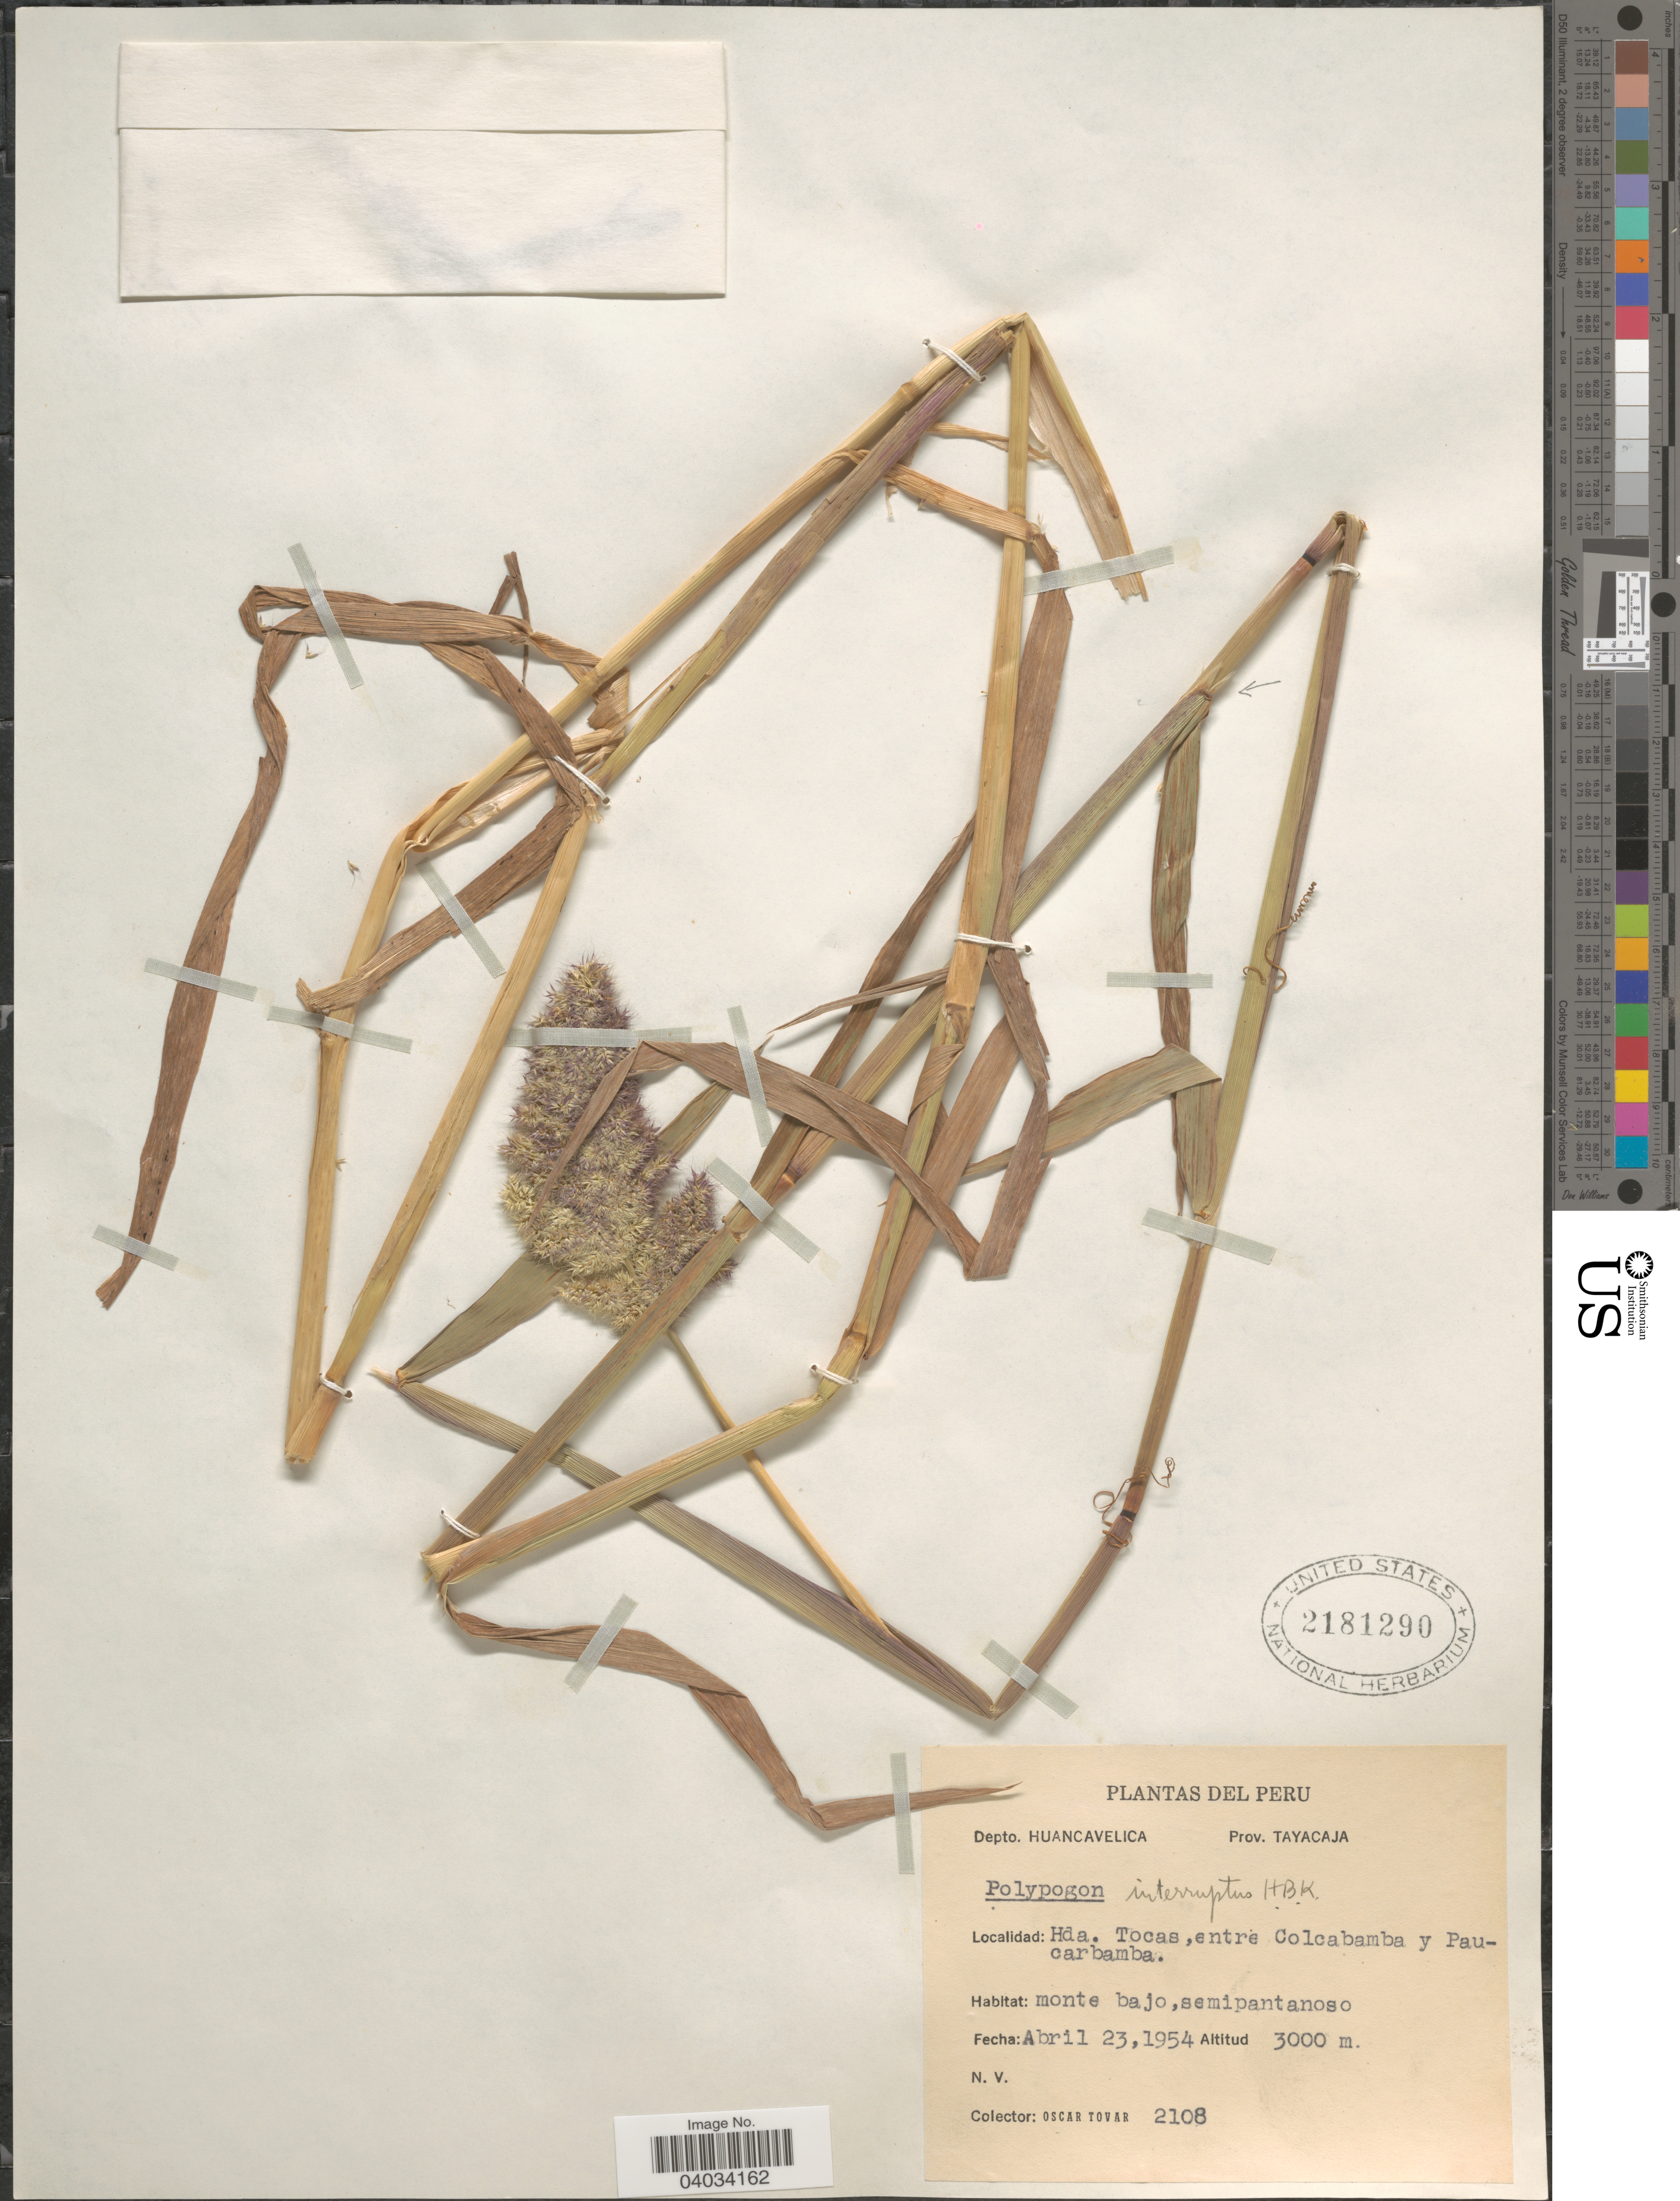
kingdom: Plantae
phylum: Tracheophyta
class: Liliopsida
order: Poales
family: Poaceae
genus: Polypogon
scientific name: Polypogon interruptus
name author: Kunth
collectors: Ó. Tovar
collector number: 2108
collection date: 1954-04-23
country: Peru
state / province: Huancavelica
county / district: Tayacaja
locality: Depto. Huancavelica. Prov. Tayacaja. Hda. Tocas,entre Colcabamba y Paucarbamba.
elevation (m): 3000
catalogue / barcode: US 2181290